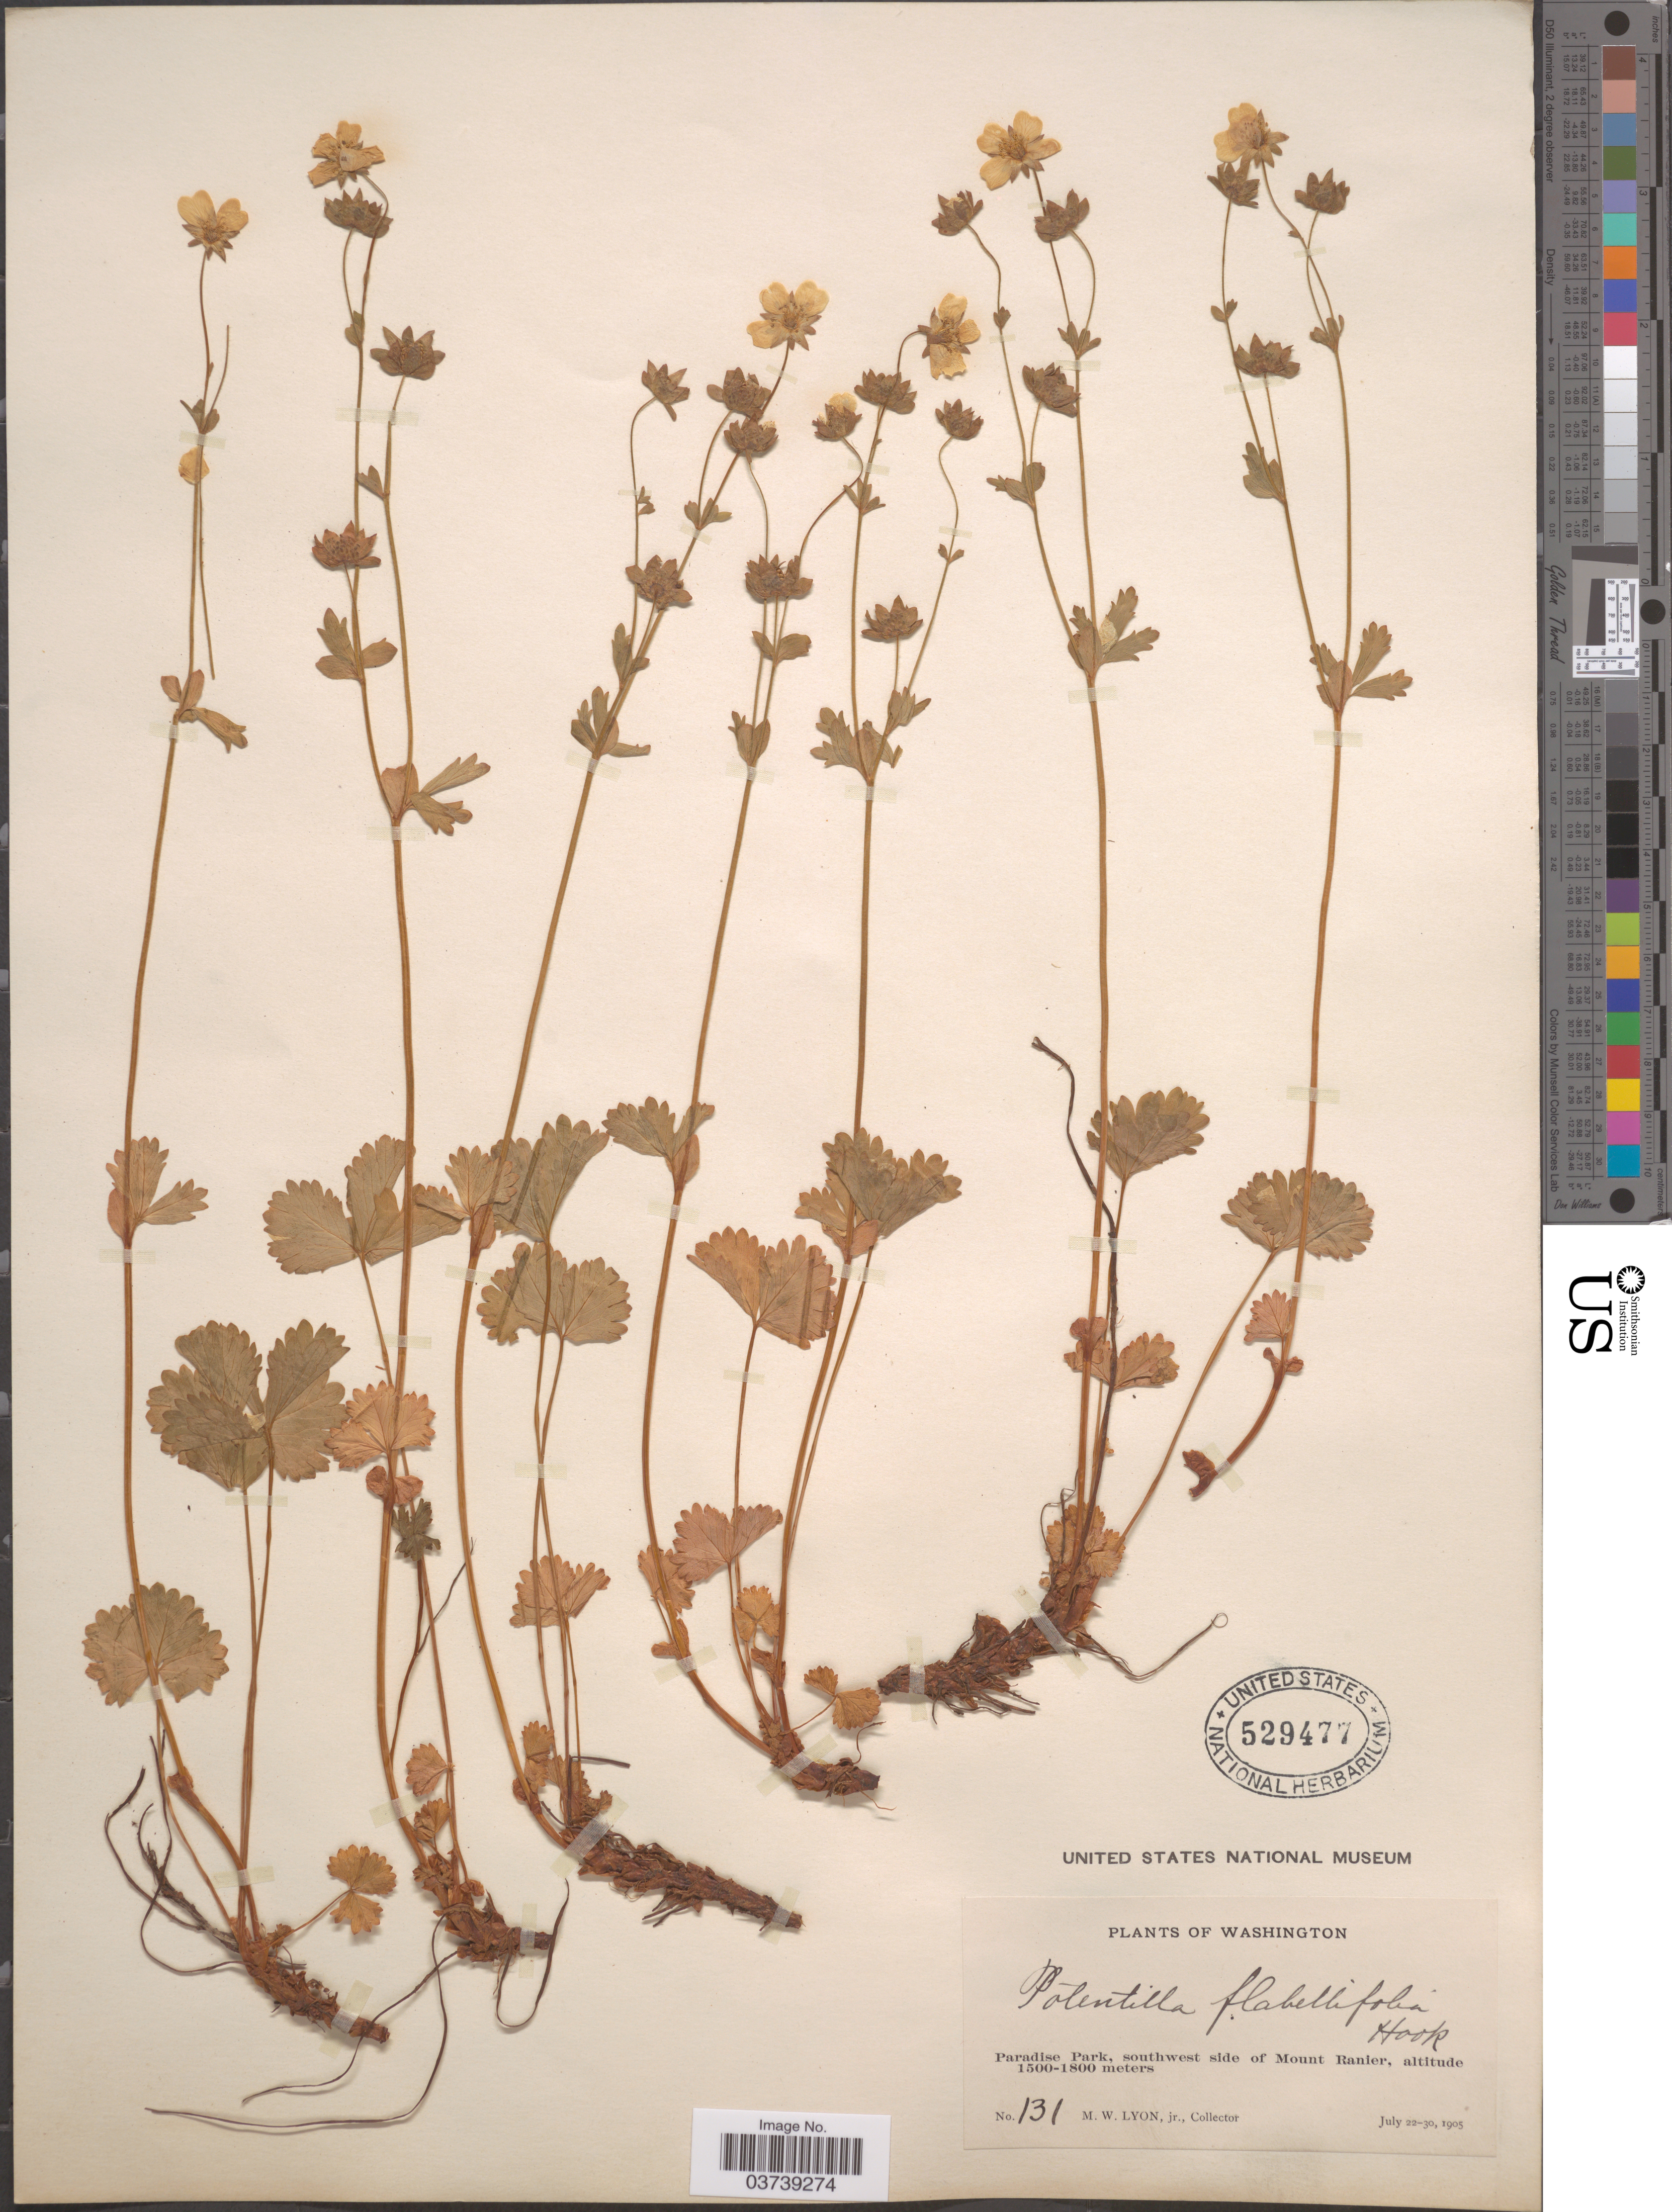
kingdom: Plantae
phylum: Tracheophyta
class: Magnoliopsida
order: Rosales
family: Rosaceae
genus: Potentilla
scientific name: Potentilla flabellifolia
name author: Hook. ex Torr. & A. Gray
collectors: M. Lyon Jr.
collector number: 131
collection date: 1905-07-22/1905-07-30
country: United States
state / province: Washington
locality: Paradise Park, southwest side of Mount Ranier.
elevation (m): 1500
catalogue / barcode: US 529477